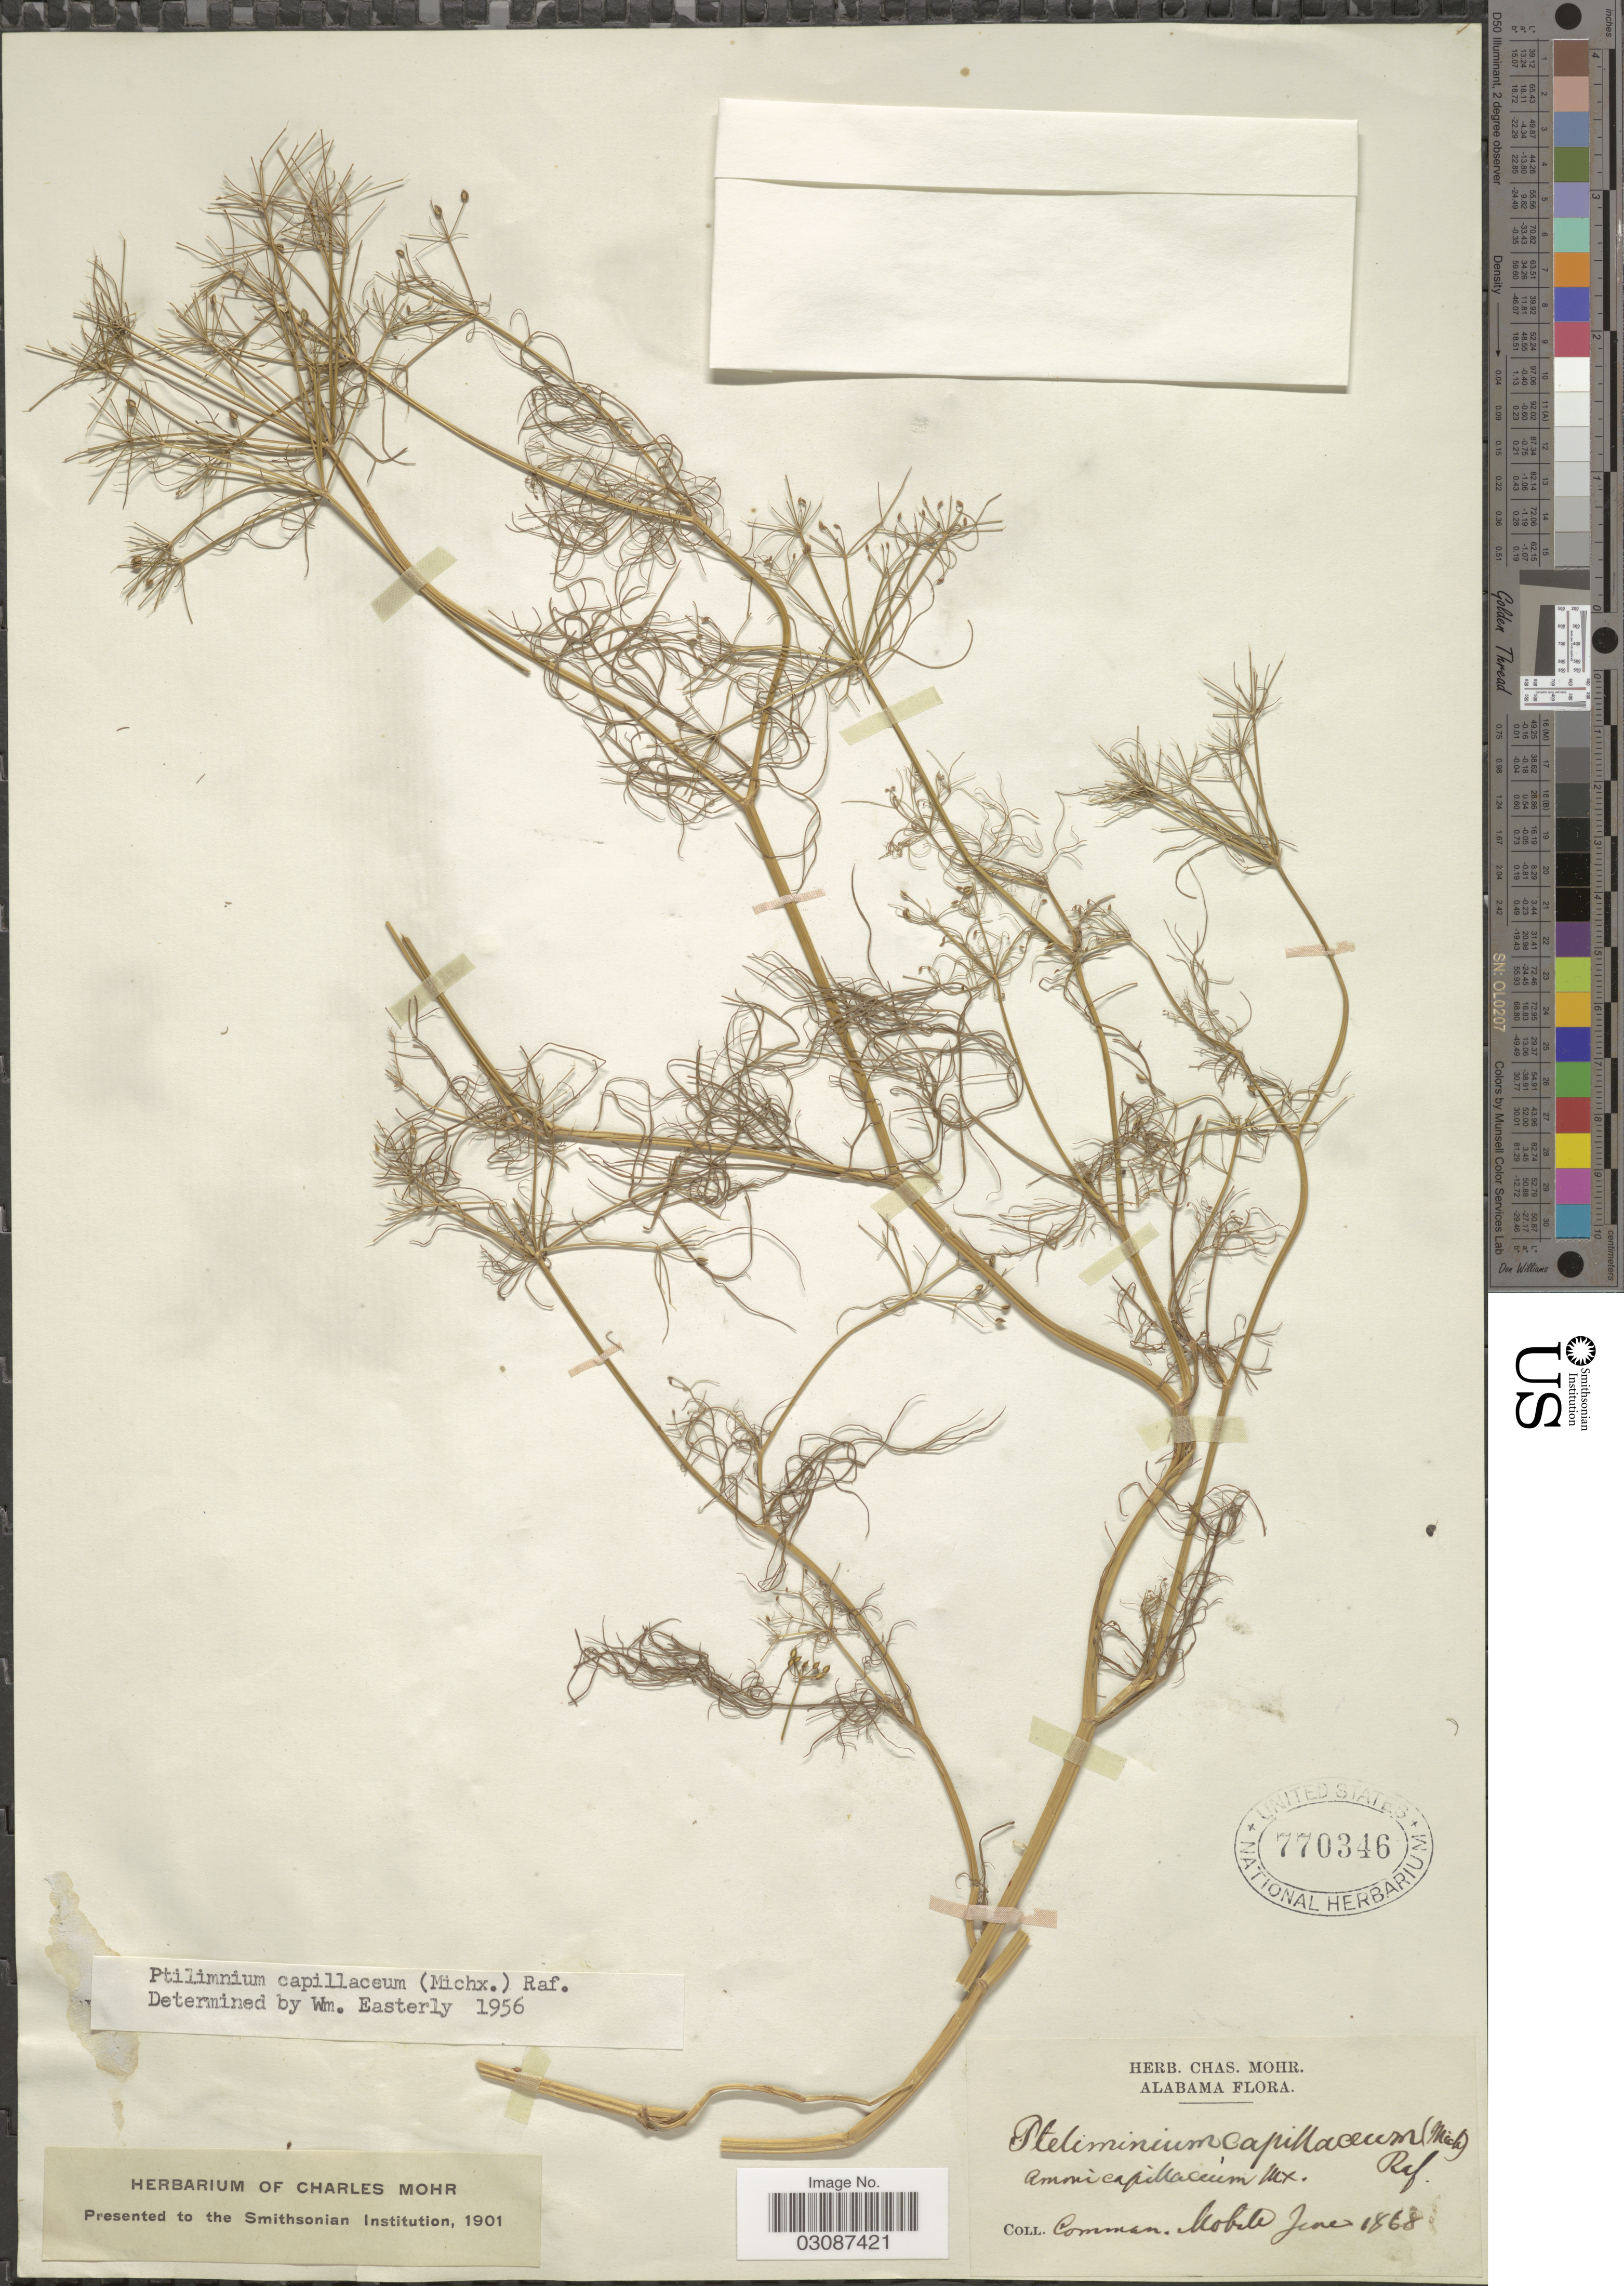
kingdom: Plantae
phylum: Tracheophyta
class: Magnoliopsida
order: Apiales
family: Apiaceae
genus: Ptilimnium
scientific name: Ptilimnium capillaceum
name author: (Michx.) Raf.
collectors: Mohr, C. T. (herbarium)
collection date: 1868-06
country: United States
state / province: Alabama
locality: Mobile.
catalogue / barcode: US 770346